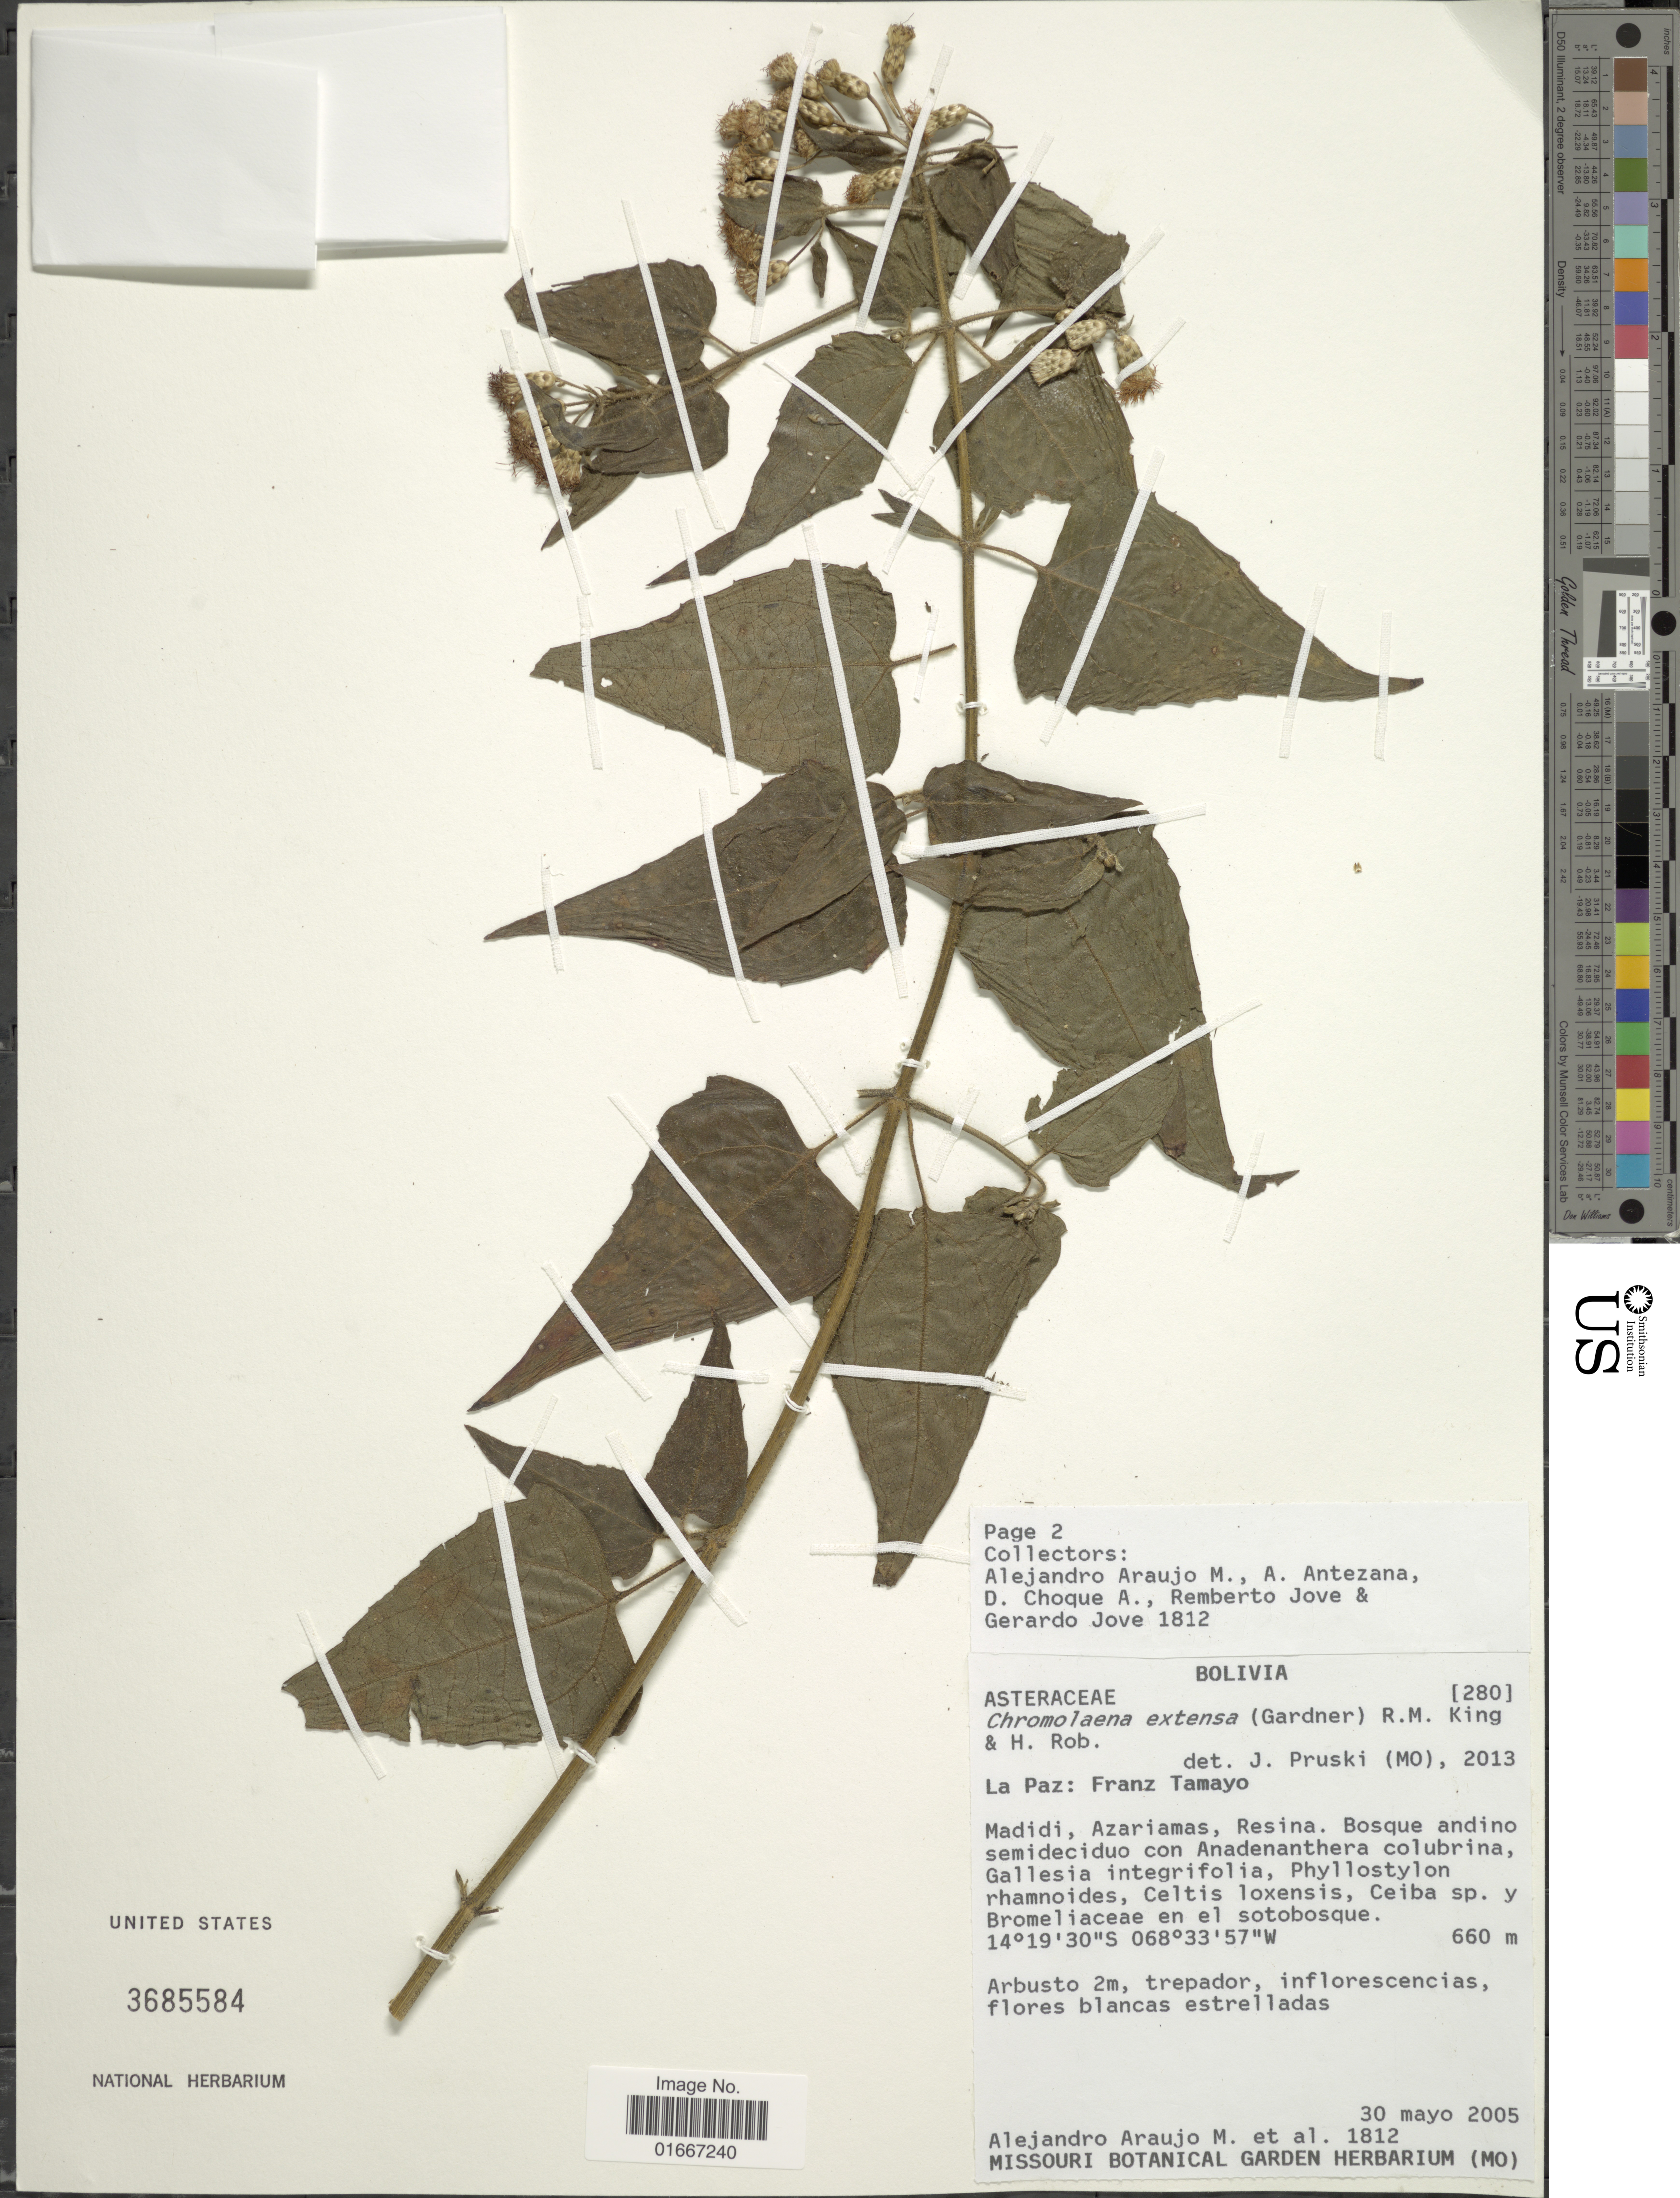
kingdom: Plantae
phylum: Tracheophyta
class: Magnoliopsida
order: Asterales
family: Asteraceae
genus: Chromolaena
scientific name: Chromolaena extensa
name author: (Gardner) R.M. King & H. Rob.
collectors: A. Araujo-Murakami & et al.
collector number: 1812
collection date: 2005-05-30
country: Bolivia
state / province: La Paz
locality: Franz Tamayo, Madidi, Azariamas, Resina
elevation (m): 660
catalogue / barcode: US 3685584